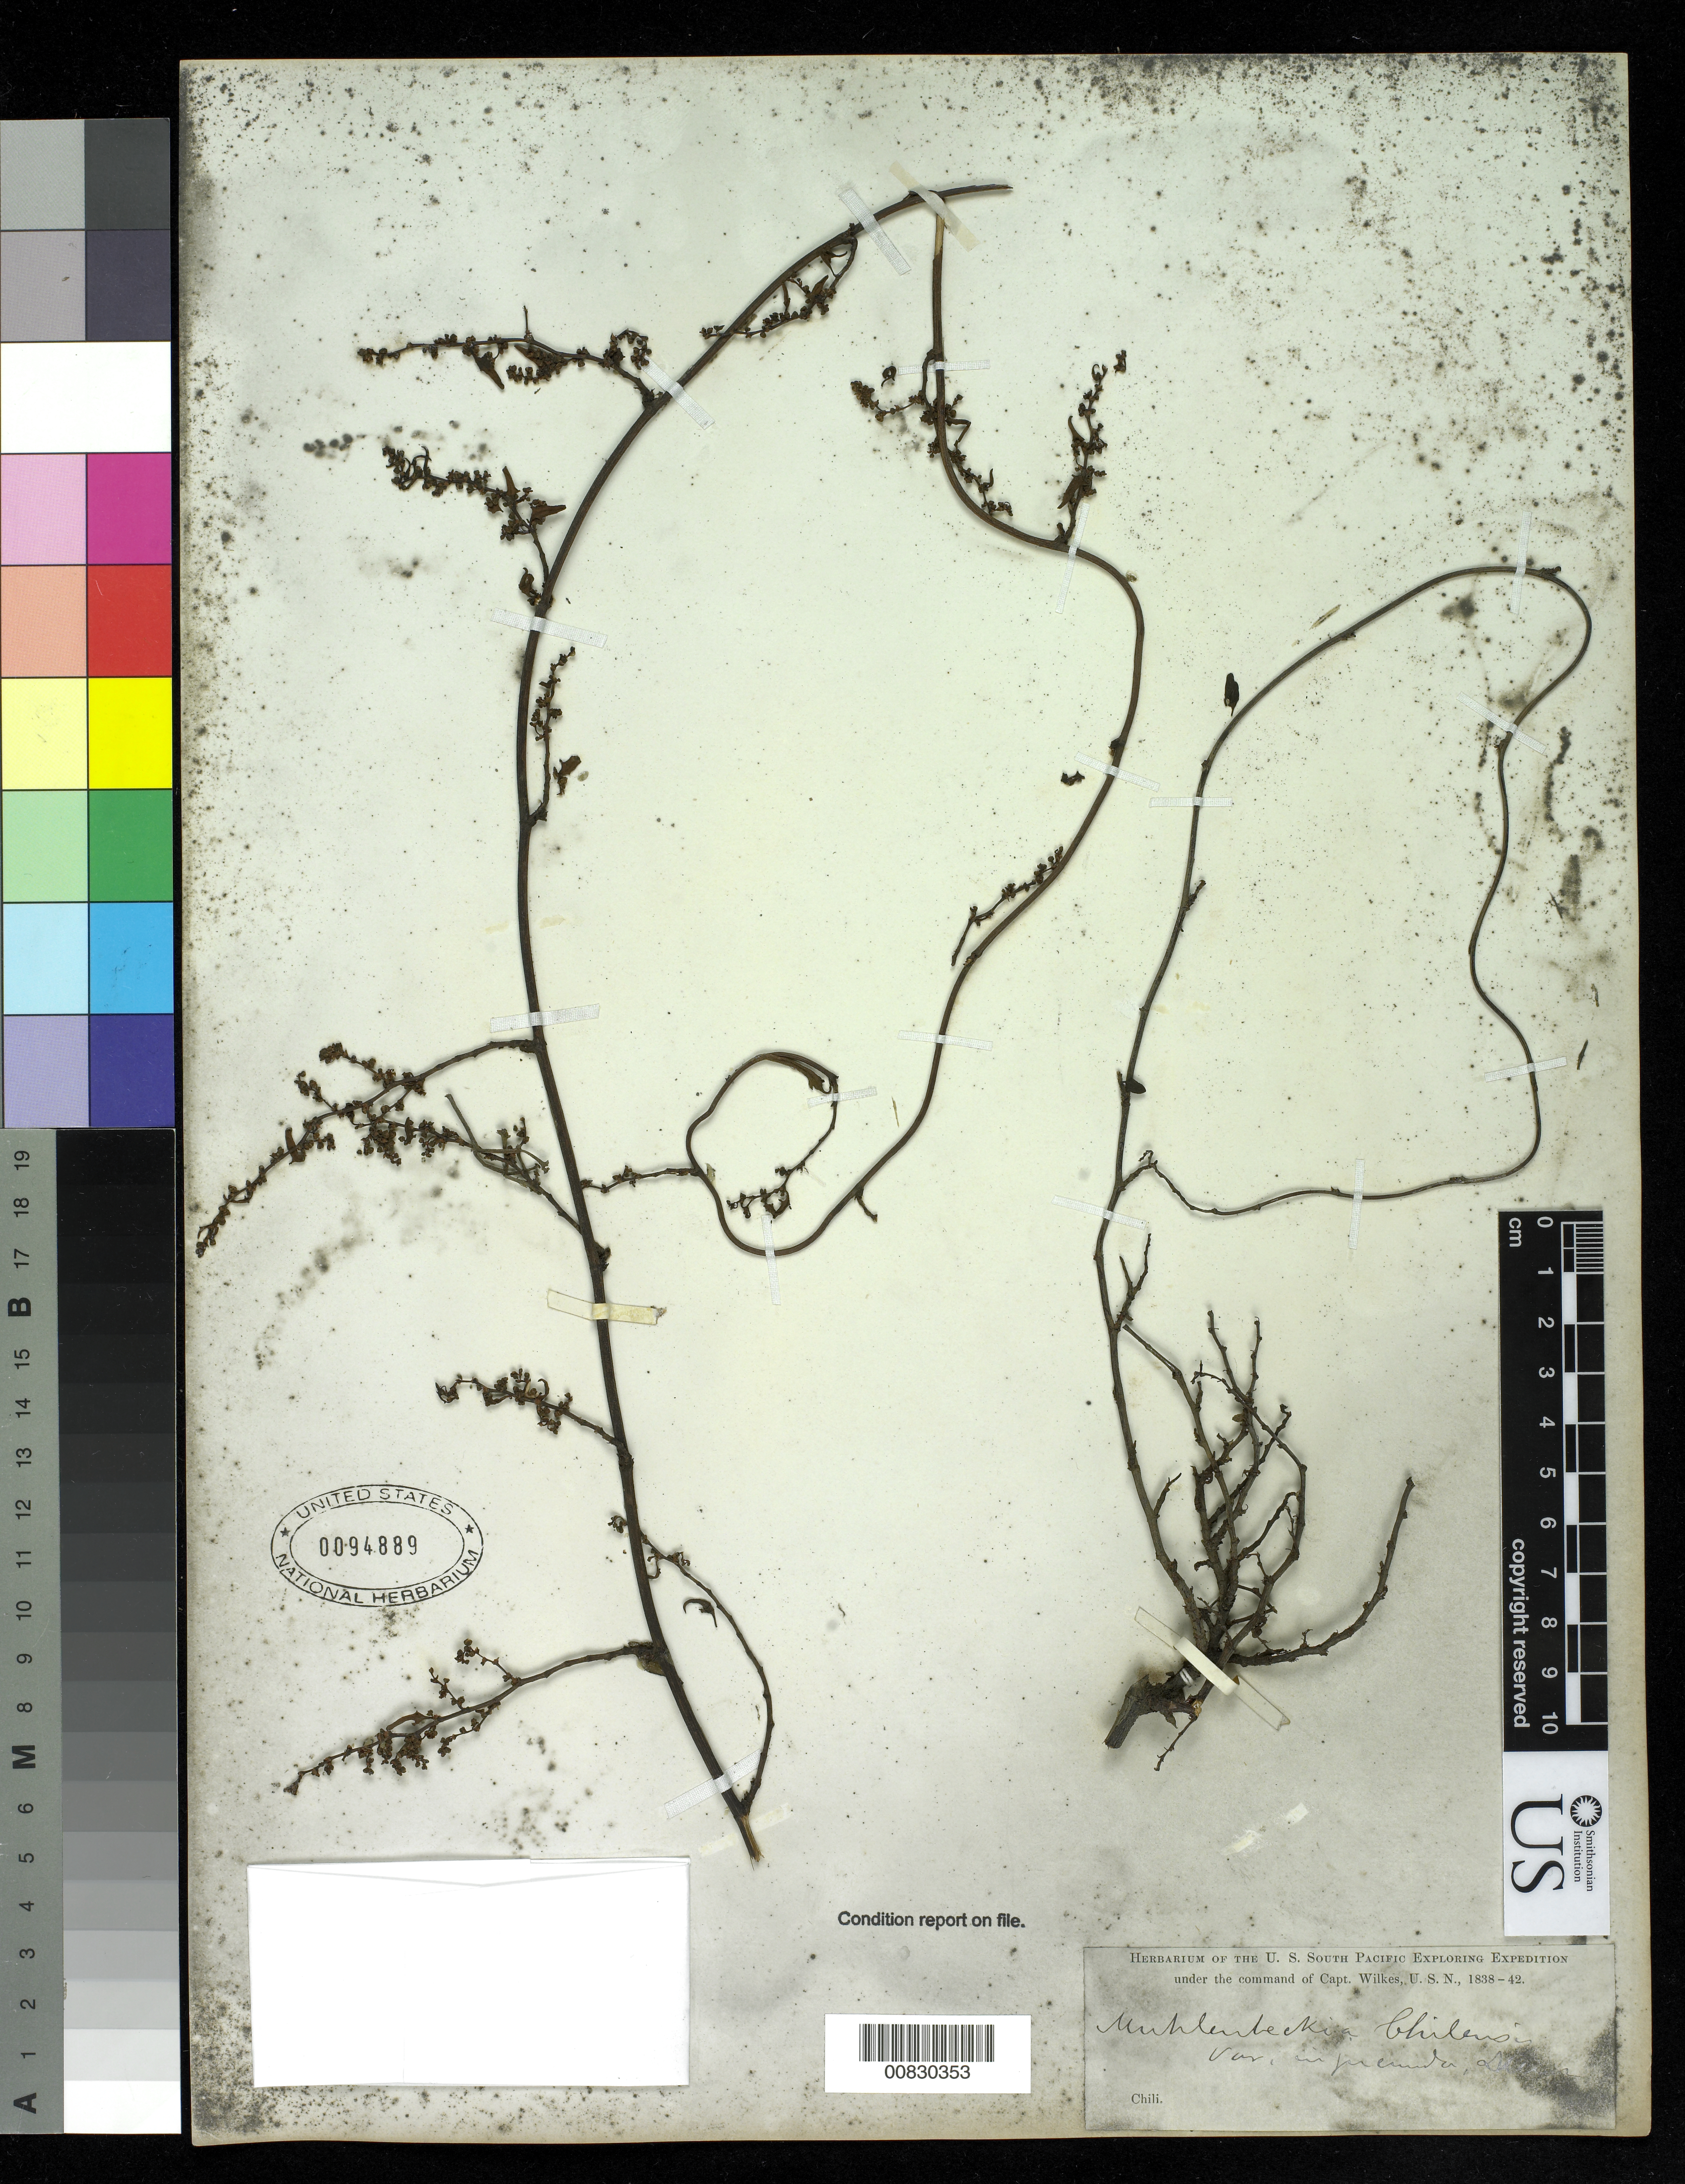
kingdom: Plantae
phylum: Tracheophyta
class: Magnoliopsida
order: Caryophyllales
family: Polygonaceae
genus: Muehlenbeckia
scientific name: Muehlenbeckia chilensis var. injucunda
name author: (Lindl.) Meisn.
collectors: Wilkes Explor. Exped.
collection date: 1838/1842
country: Chile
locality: Chili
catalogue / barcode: US 94889